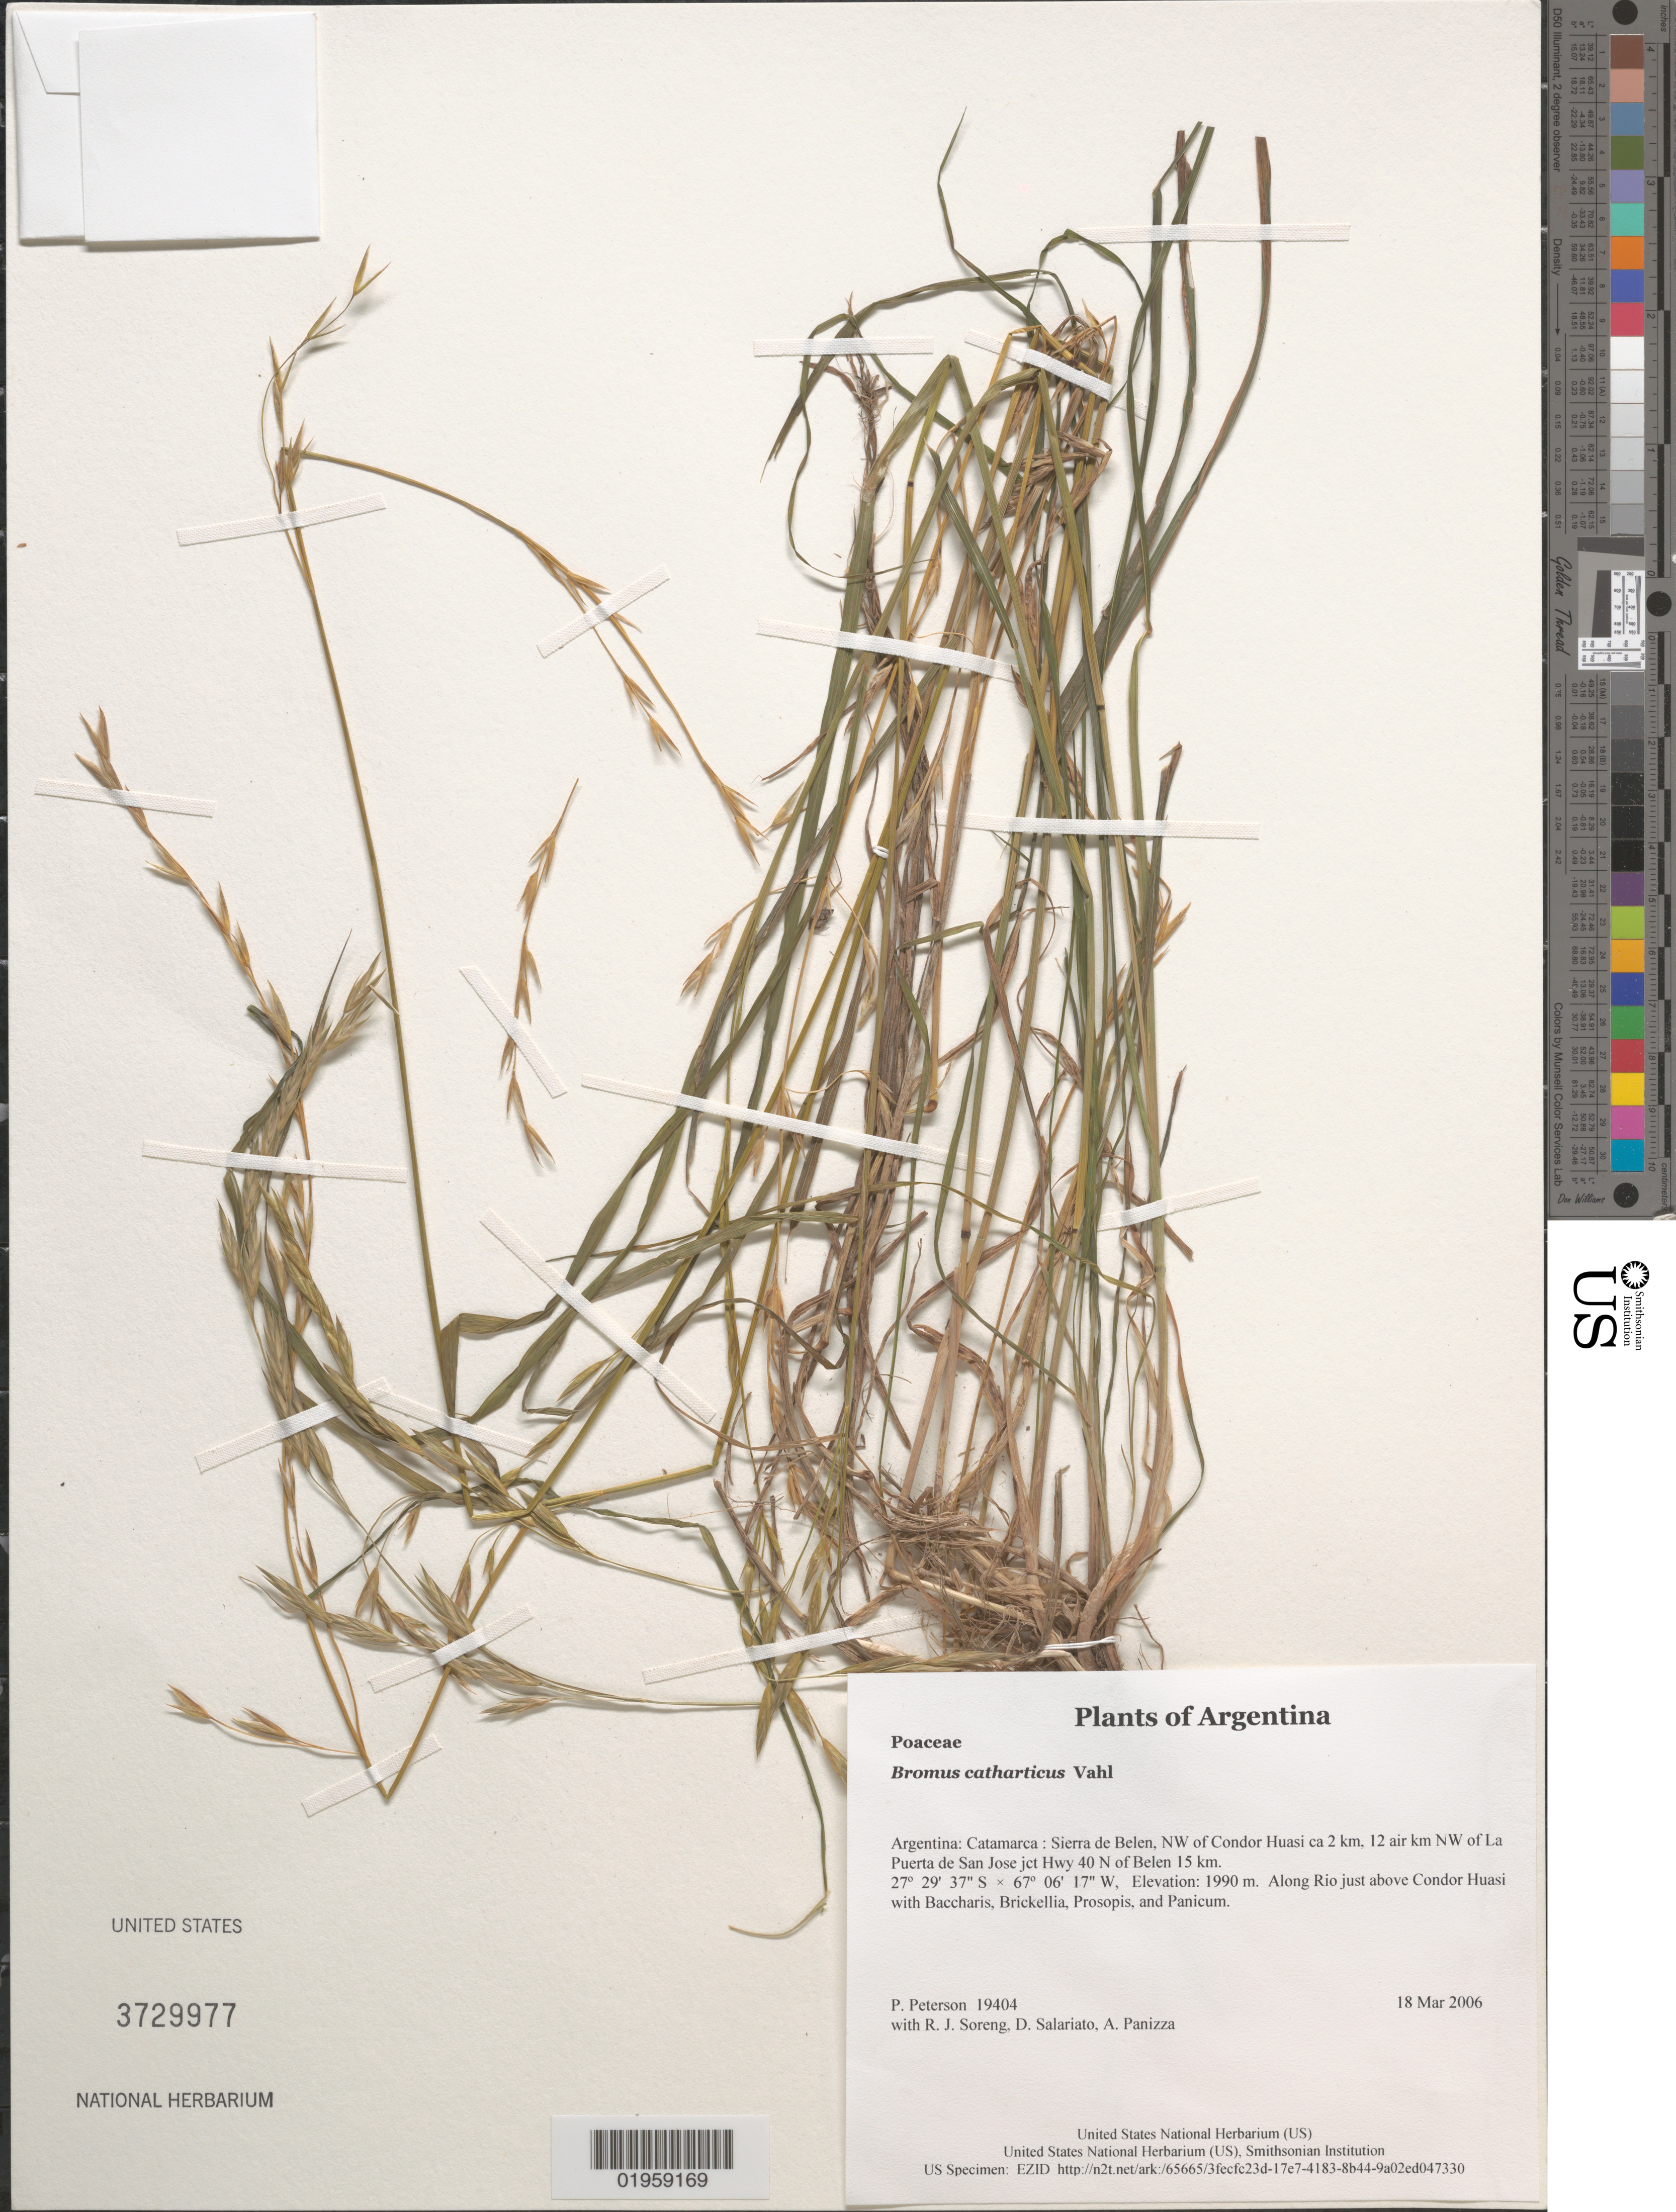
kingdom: Plantae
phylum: Tracheophyta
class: Liliopsida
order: Poales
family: Poaceae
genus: Bromus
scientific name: Bromus catharticus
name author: Vahl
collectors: P. M. Peterson, R. J. Soreng, D. Salariato & A. Panizza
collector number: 19404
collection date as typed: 18 Mar 2006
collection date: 2006-03-18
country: Argentina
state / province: Catamarca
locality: Sierra de Belen, NW of Condor Huasi ca 2 km, 12 air km NW of La Puerta de San Jose jct Hwy 40 N of Belen 15 km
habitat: Along Rio just above Condor Huasi with Baccharis, Brickellia, Prosopis, and Panicum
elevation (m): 1990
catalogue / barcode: US 3729977